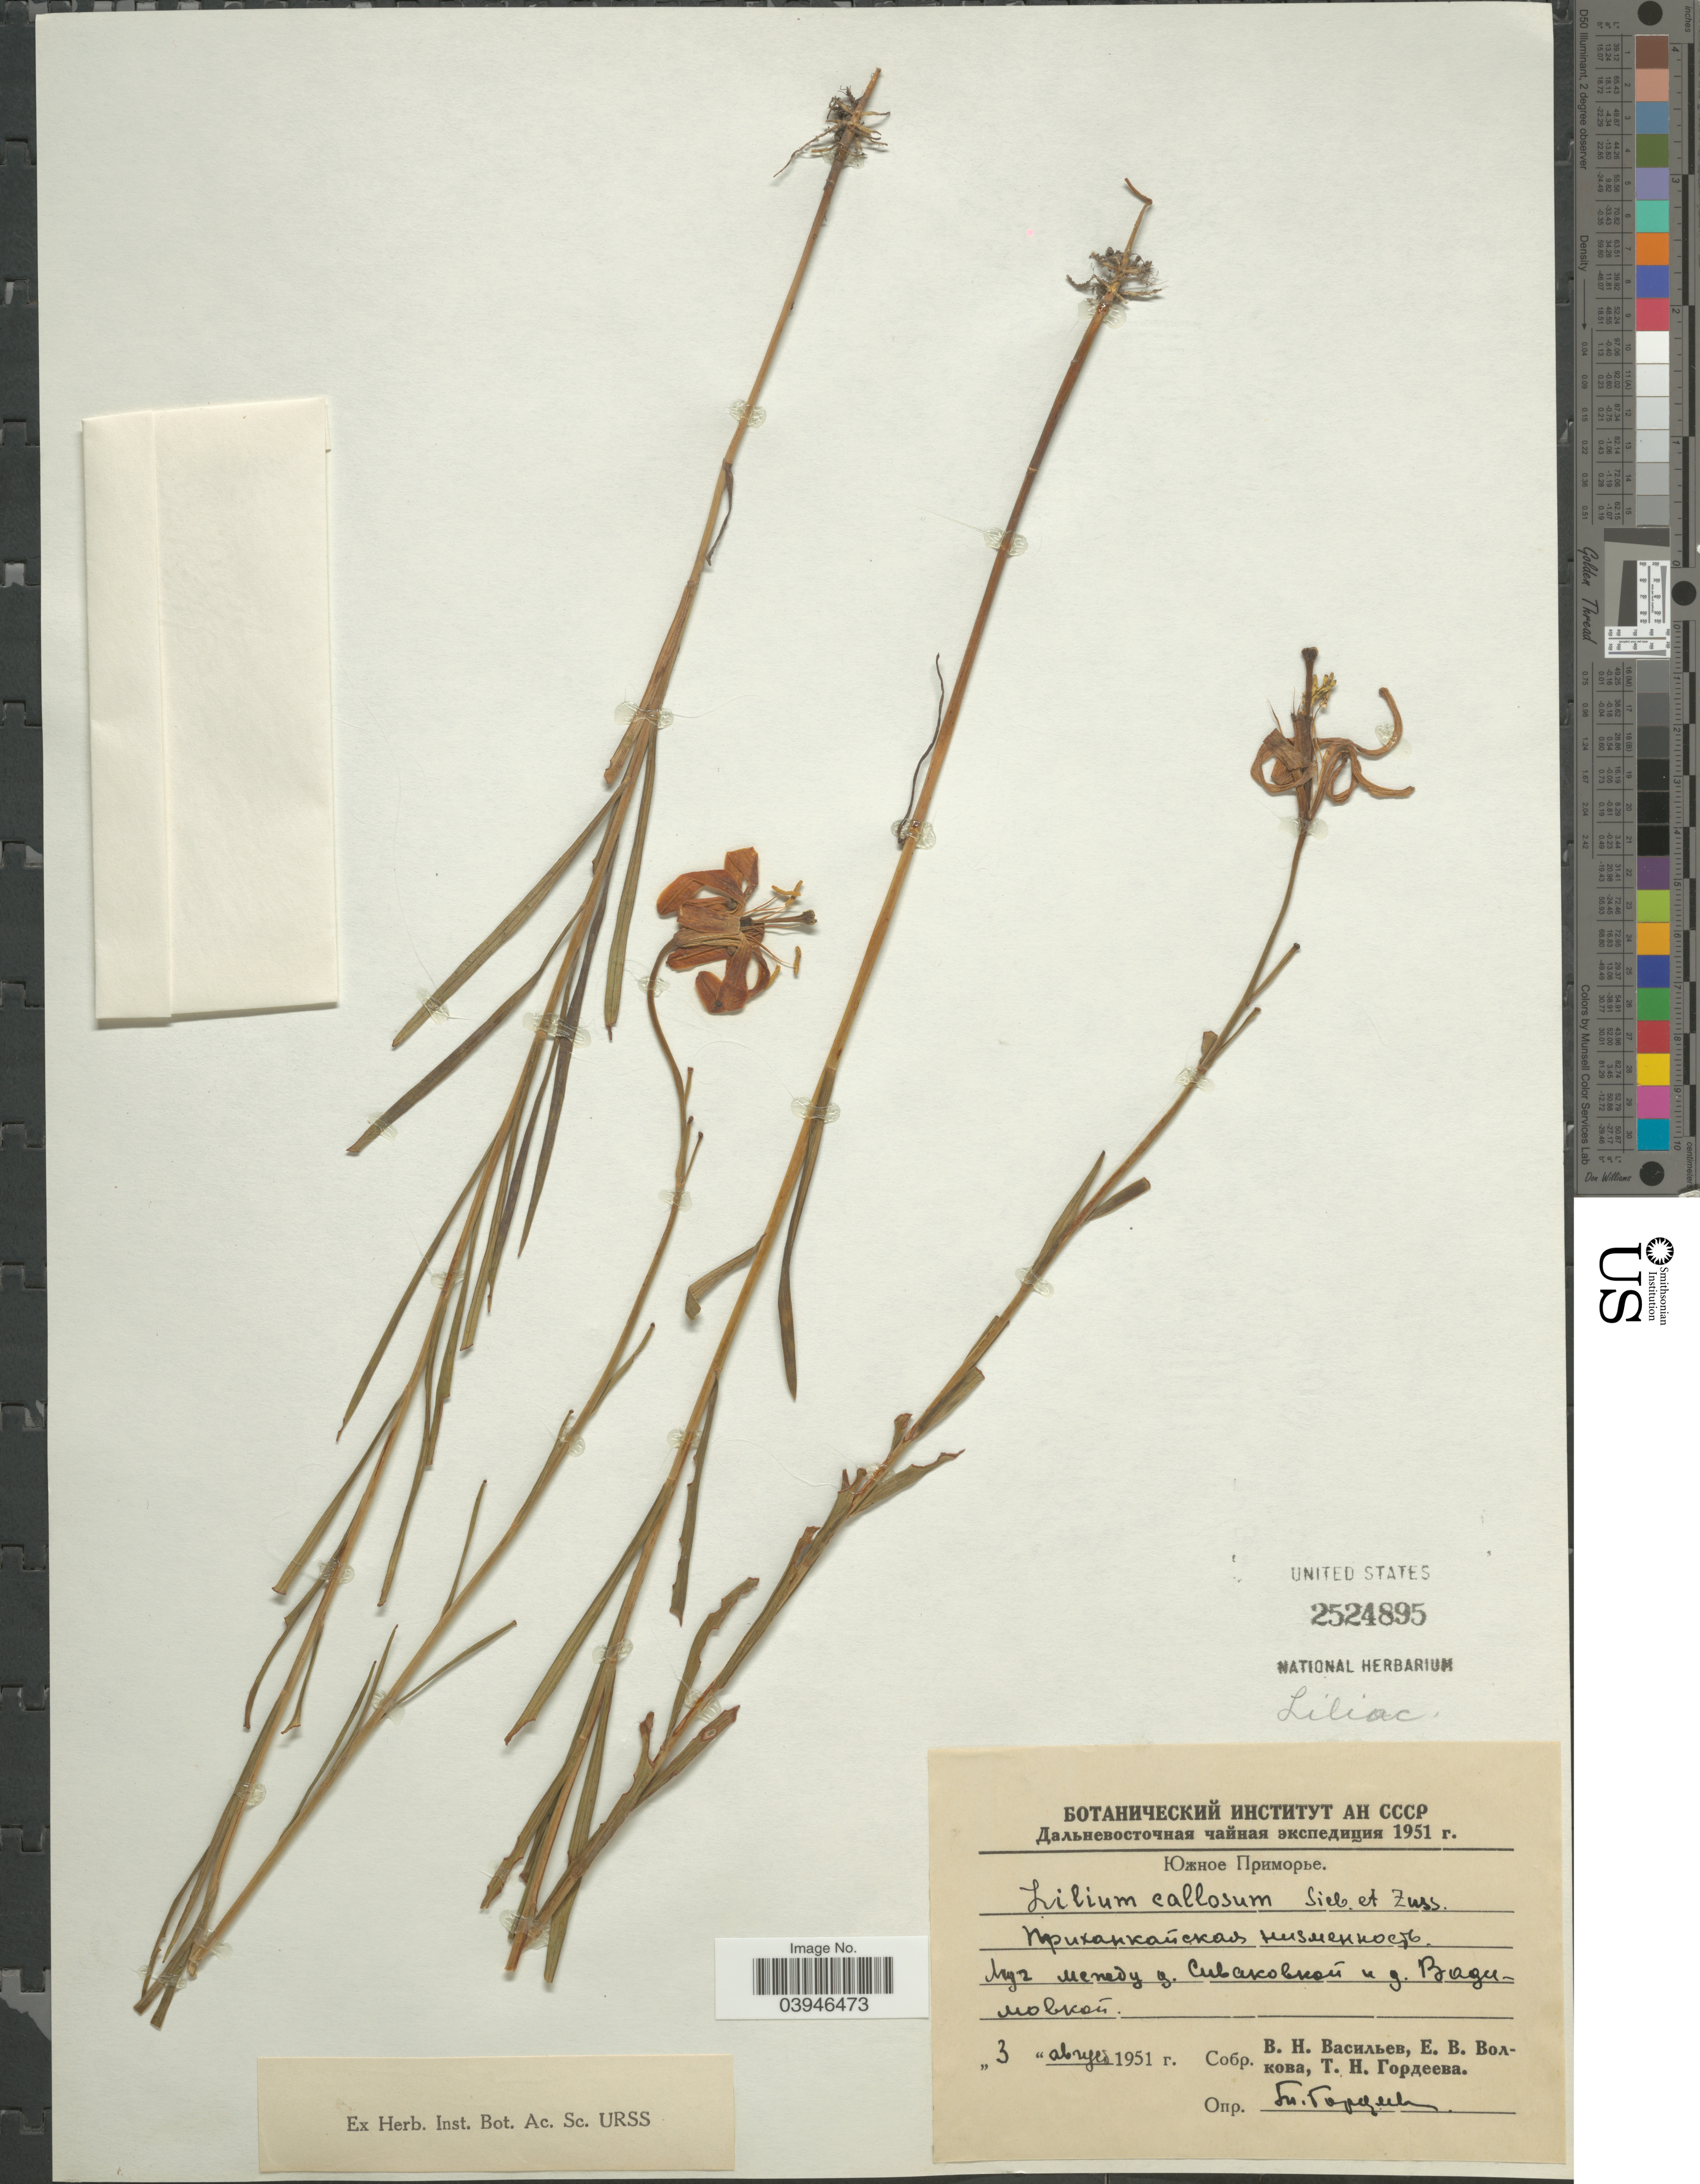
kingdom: Plantae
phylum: Tracheophyta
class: Liliopsida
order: Liliales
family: Liliaceae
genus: Lilium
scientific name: Lilium callosum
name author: Siebold & Zucc.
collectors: V. Vasilev, E. V. Volkova & T. Gordeeva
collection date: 1951-08-03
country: Russian Federation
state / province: Primorsky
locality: Between villages Sivakovka and Vadimovka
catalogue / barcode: US 2524895